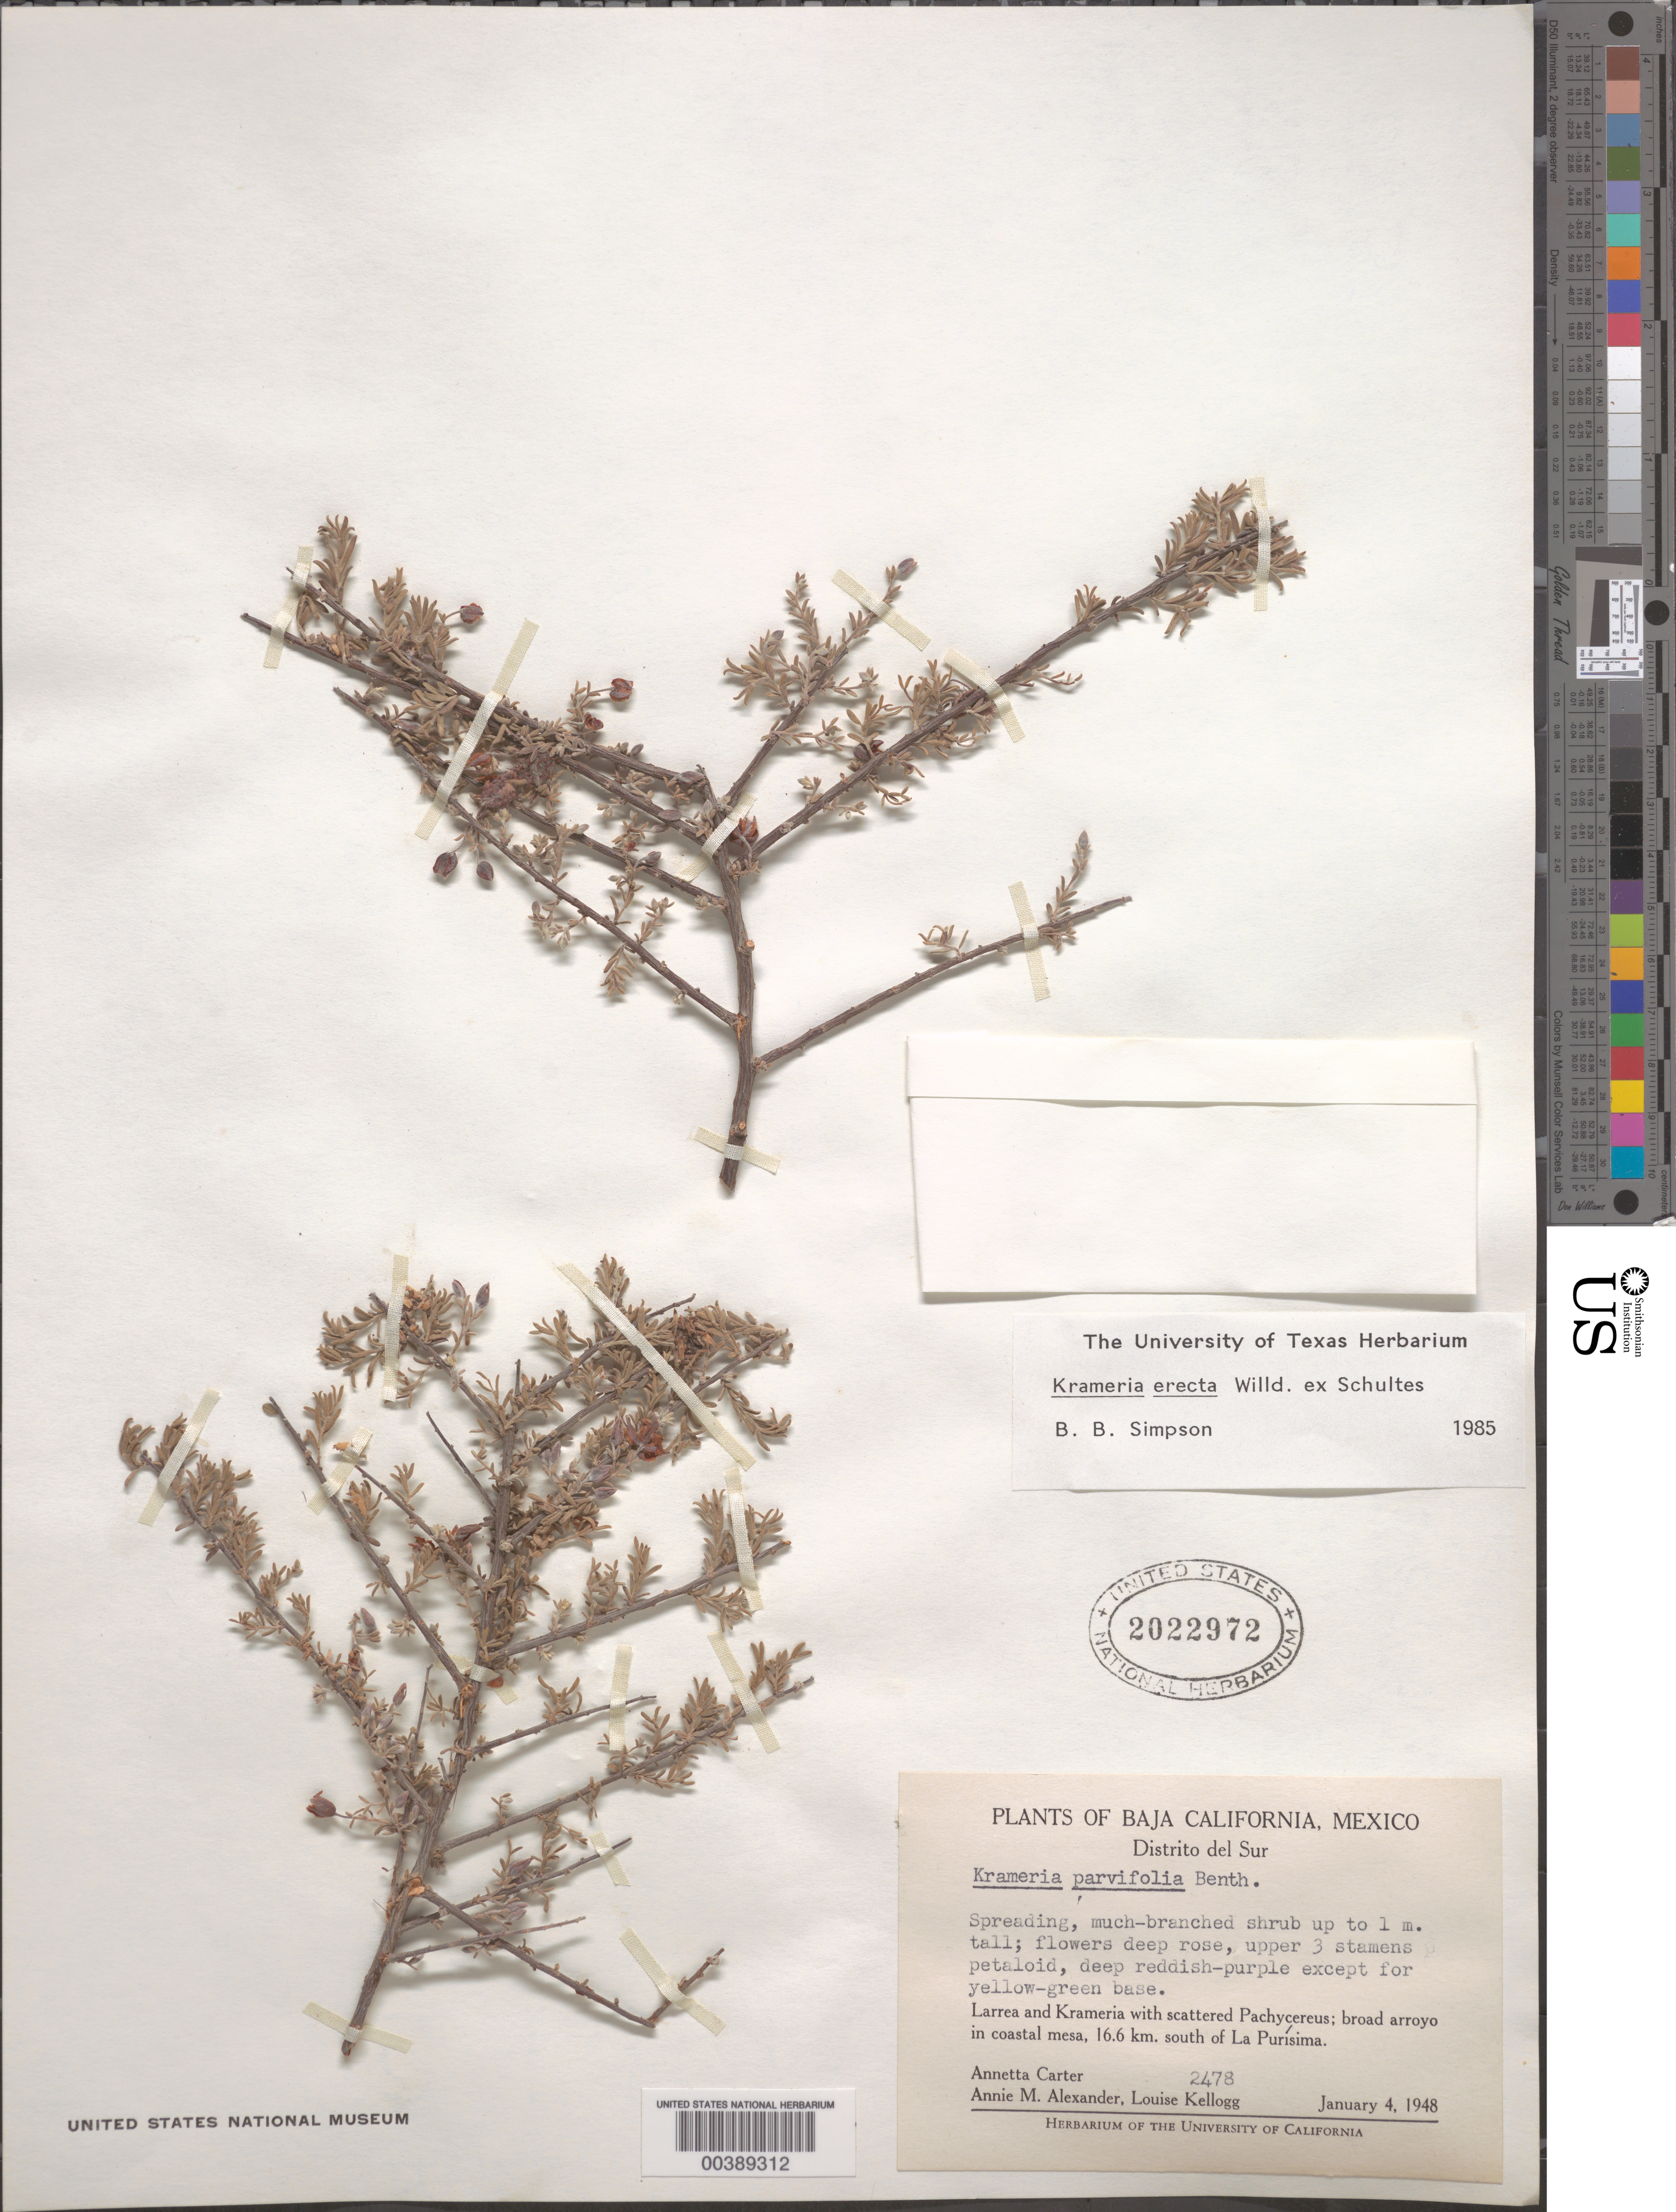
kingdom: Plantae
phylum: Tracheophyta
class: Magnoliopsida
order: Zygophyllales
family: Krameriaceae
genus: Krameria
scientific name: Krameria erecta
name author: Willd. ex Schult.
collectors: A. M. Carter, A. M. Alexander & L. Kellogg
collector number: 2478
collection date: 1948-01-04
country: Mexico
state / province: Baja California Sur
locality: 16.6 km S of La Purisima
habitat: Broad arroyo in costal mesa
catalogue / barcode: US 2022972